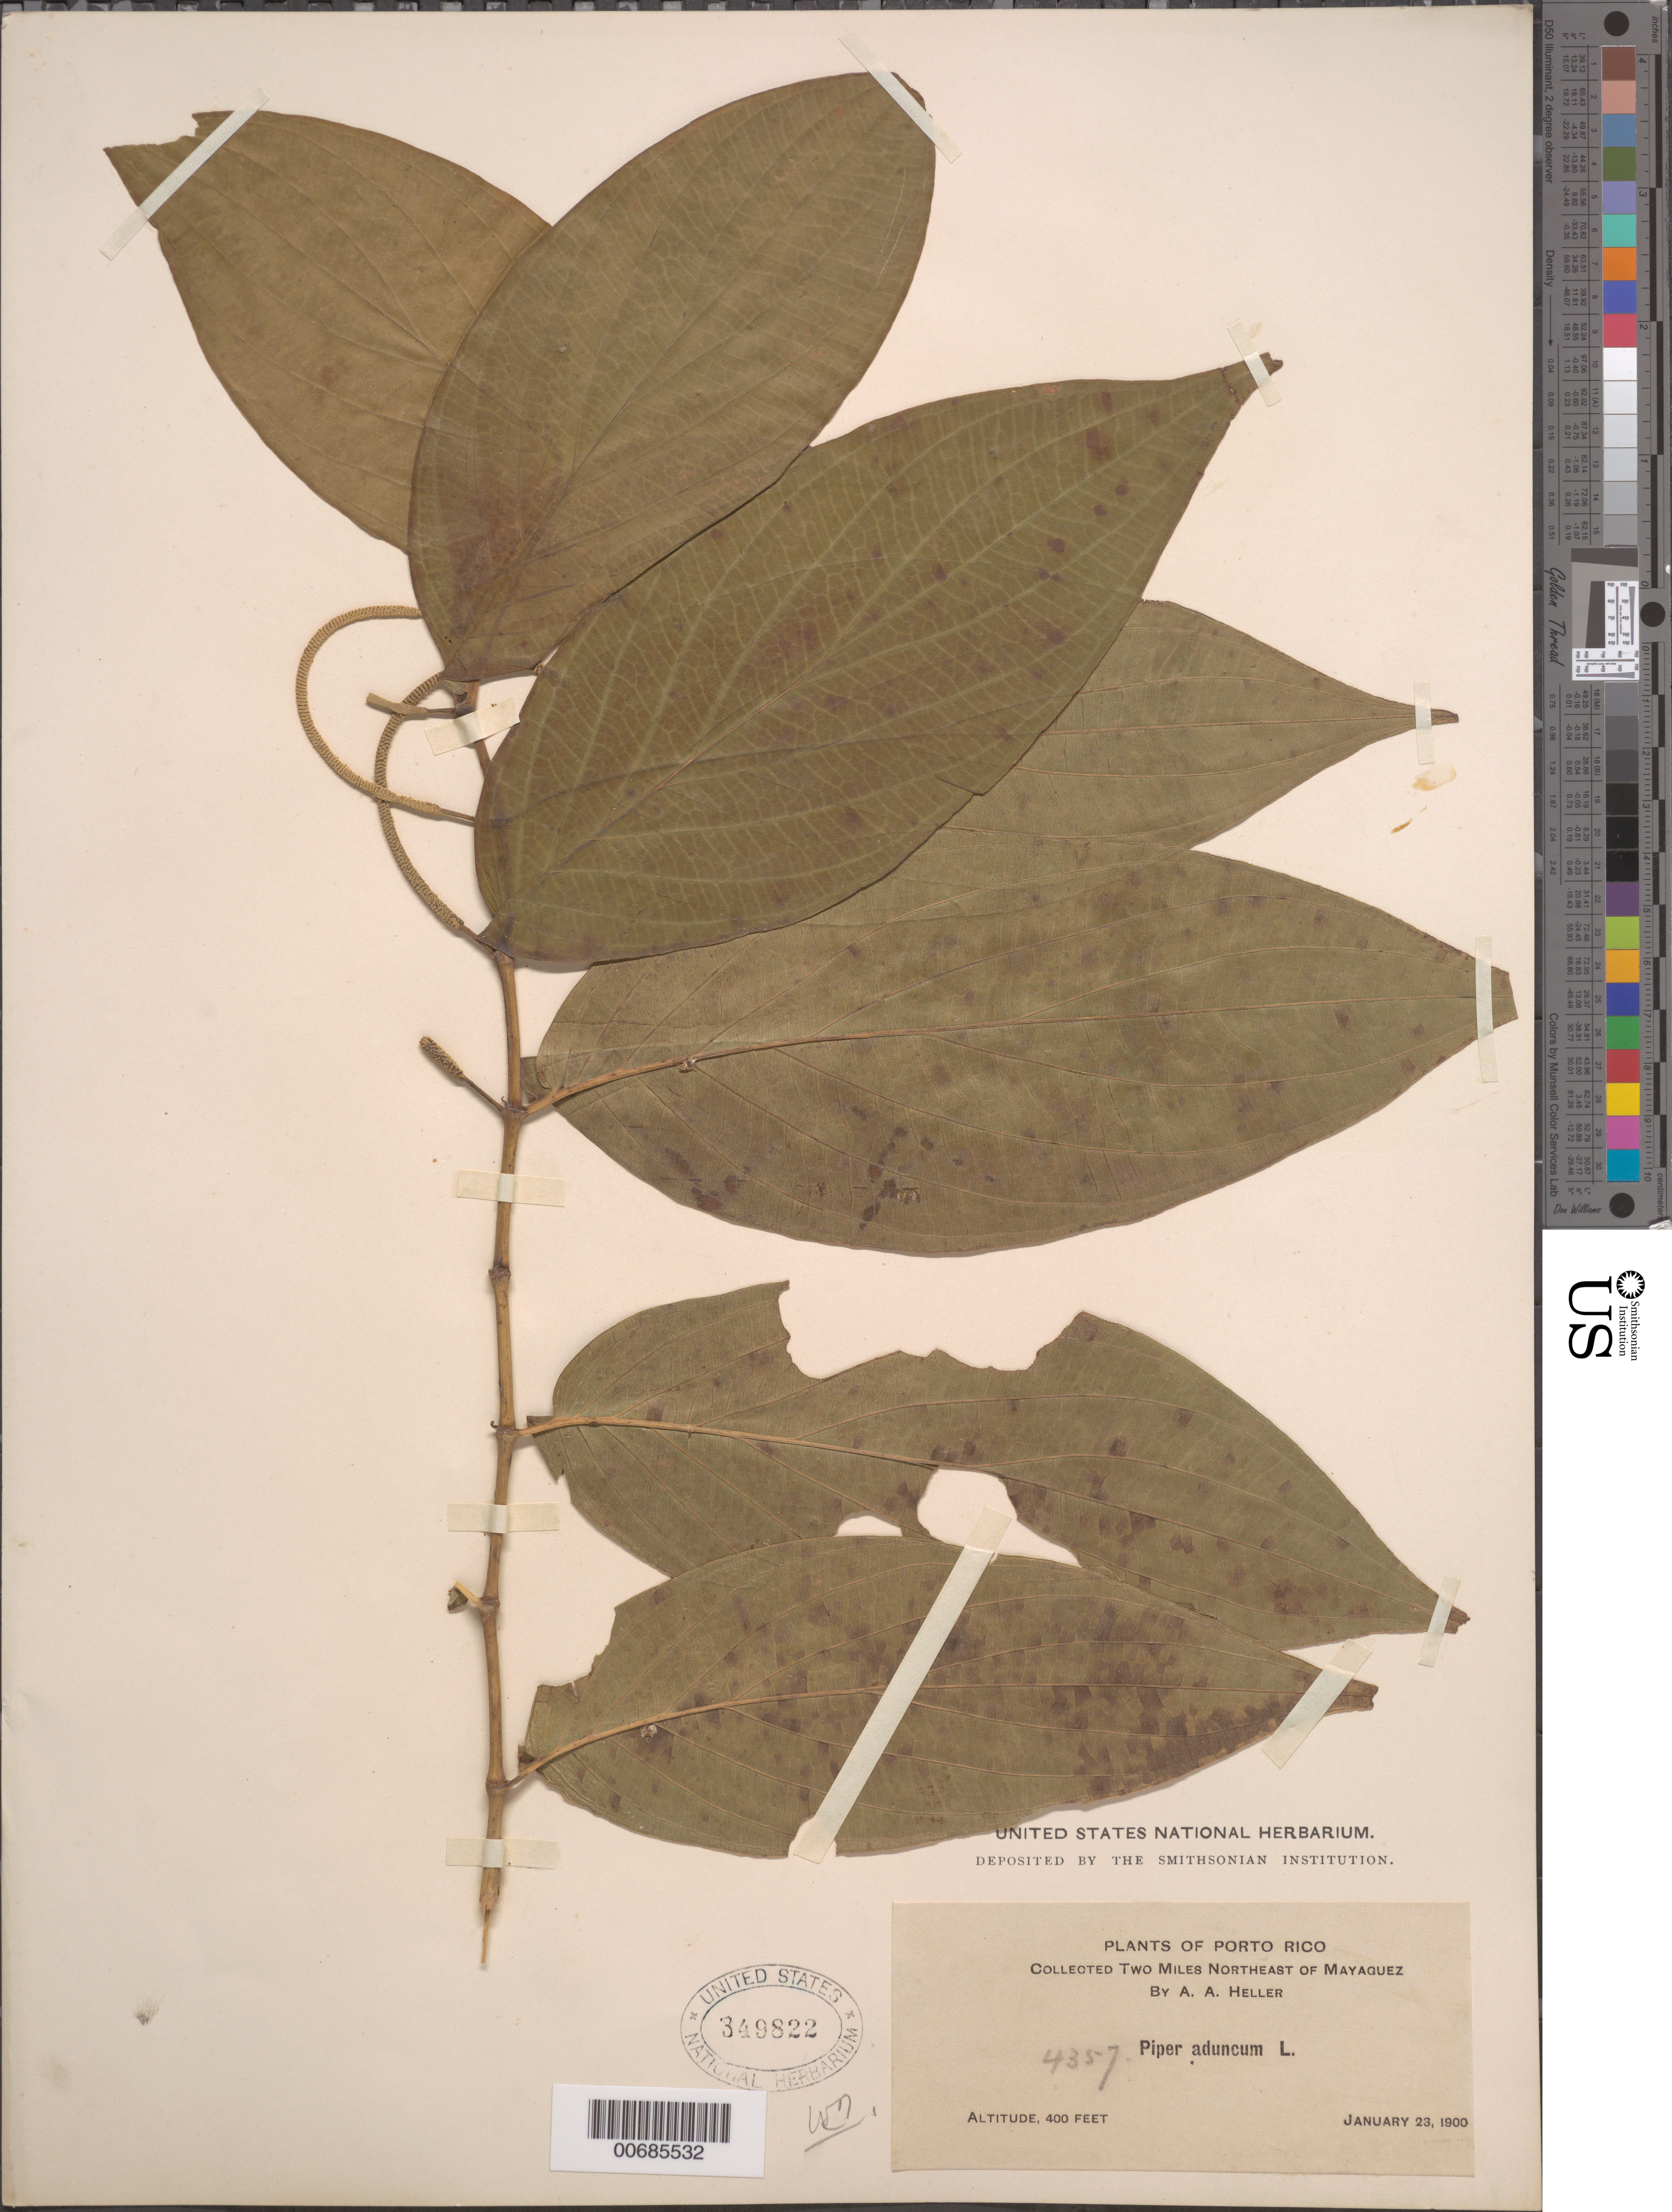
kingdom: Plantae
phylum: Tracheophyta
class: Magnoliopsida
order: Piperales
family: Piperaceae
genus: Piper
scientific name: Piper aduncum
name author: L.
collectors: A. A. Heller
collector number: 4357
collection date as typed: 23 Jan 1900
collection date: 1900-01-23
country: Puerto Rico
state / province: Mayaguez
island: Greater Antilles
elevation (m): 122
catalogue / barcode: US 349822